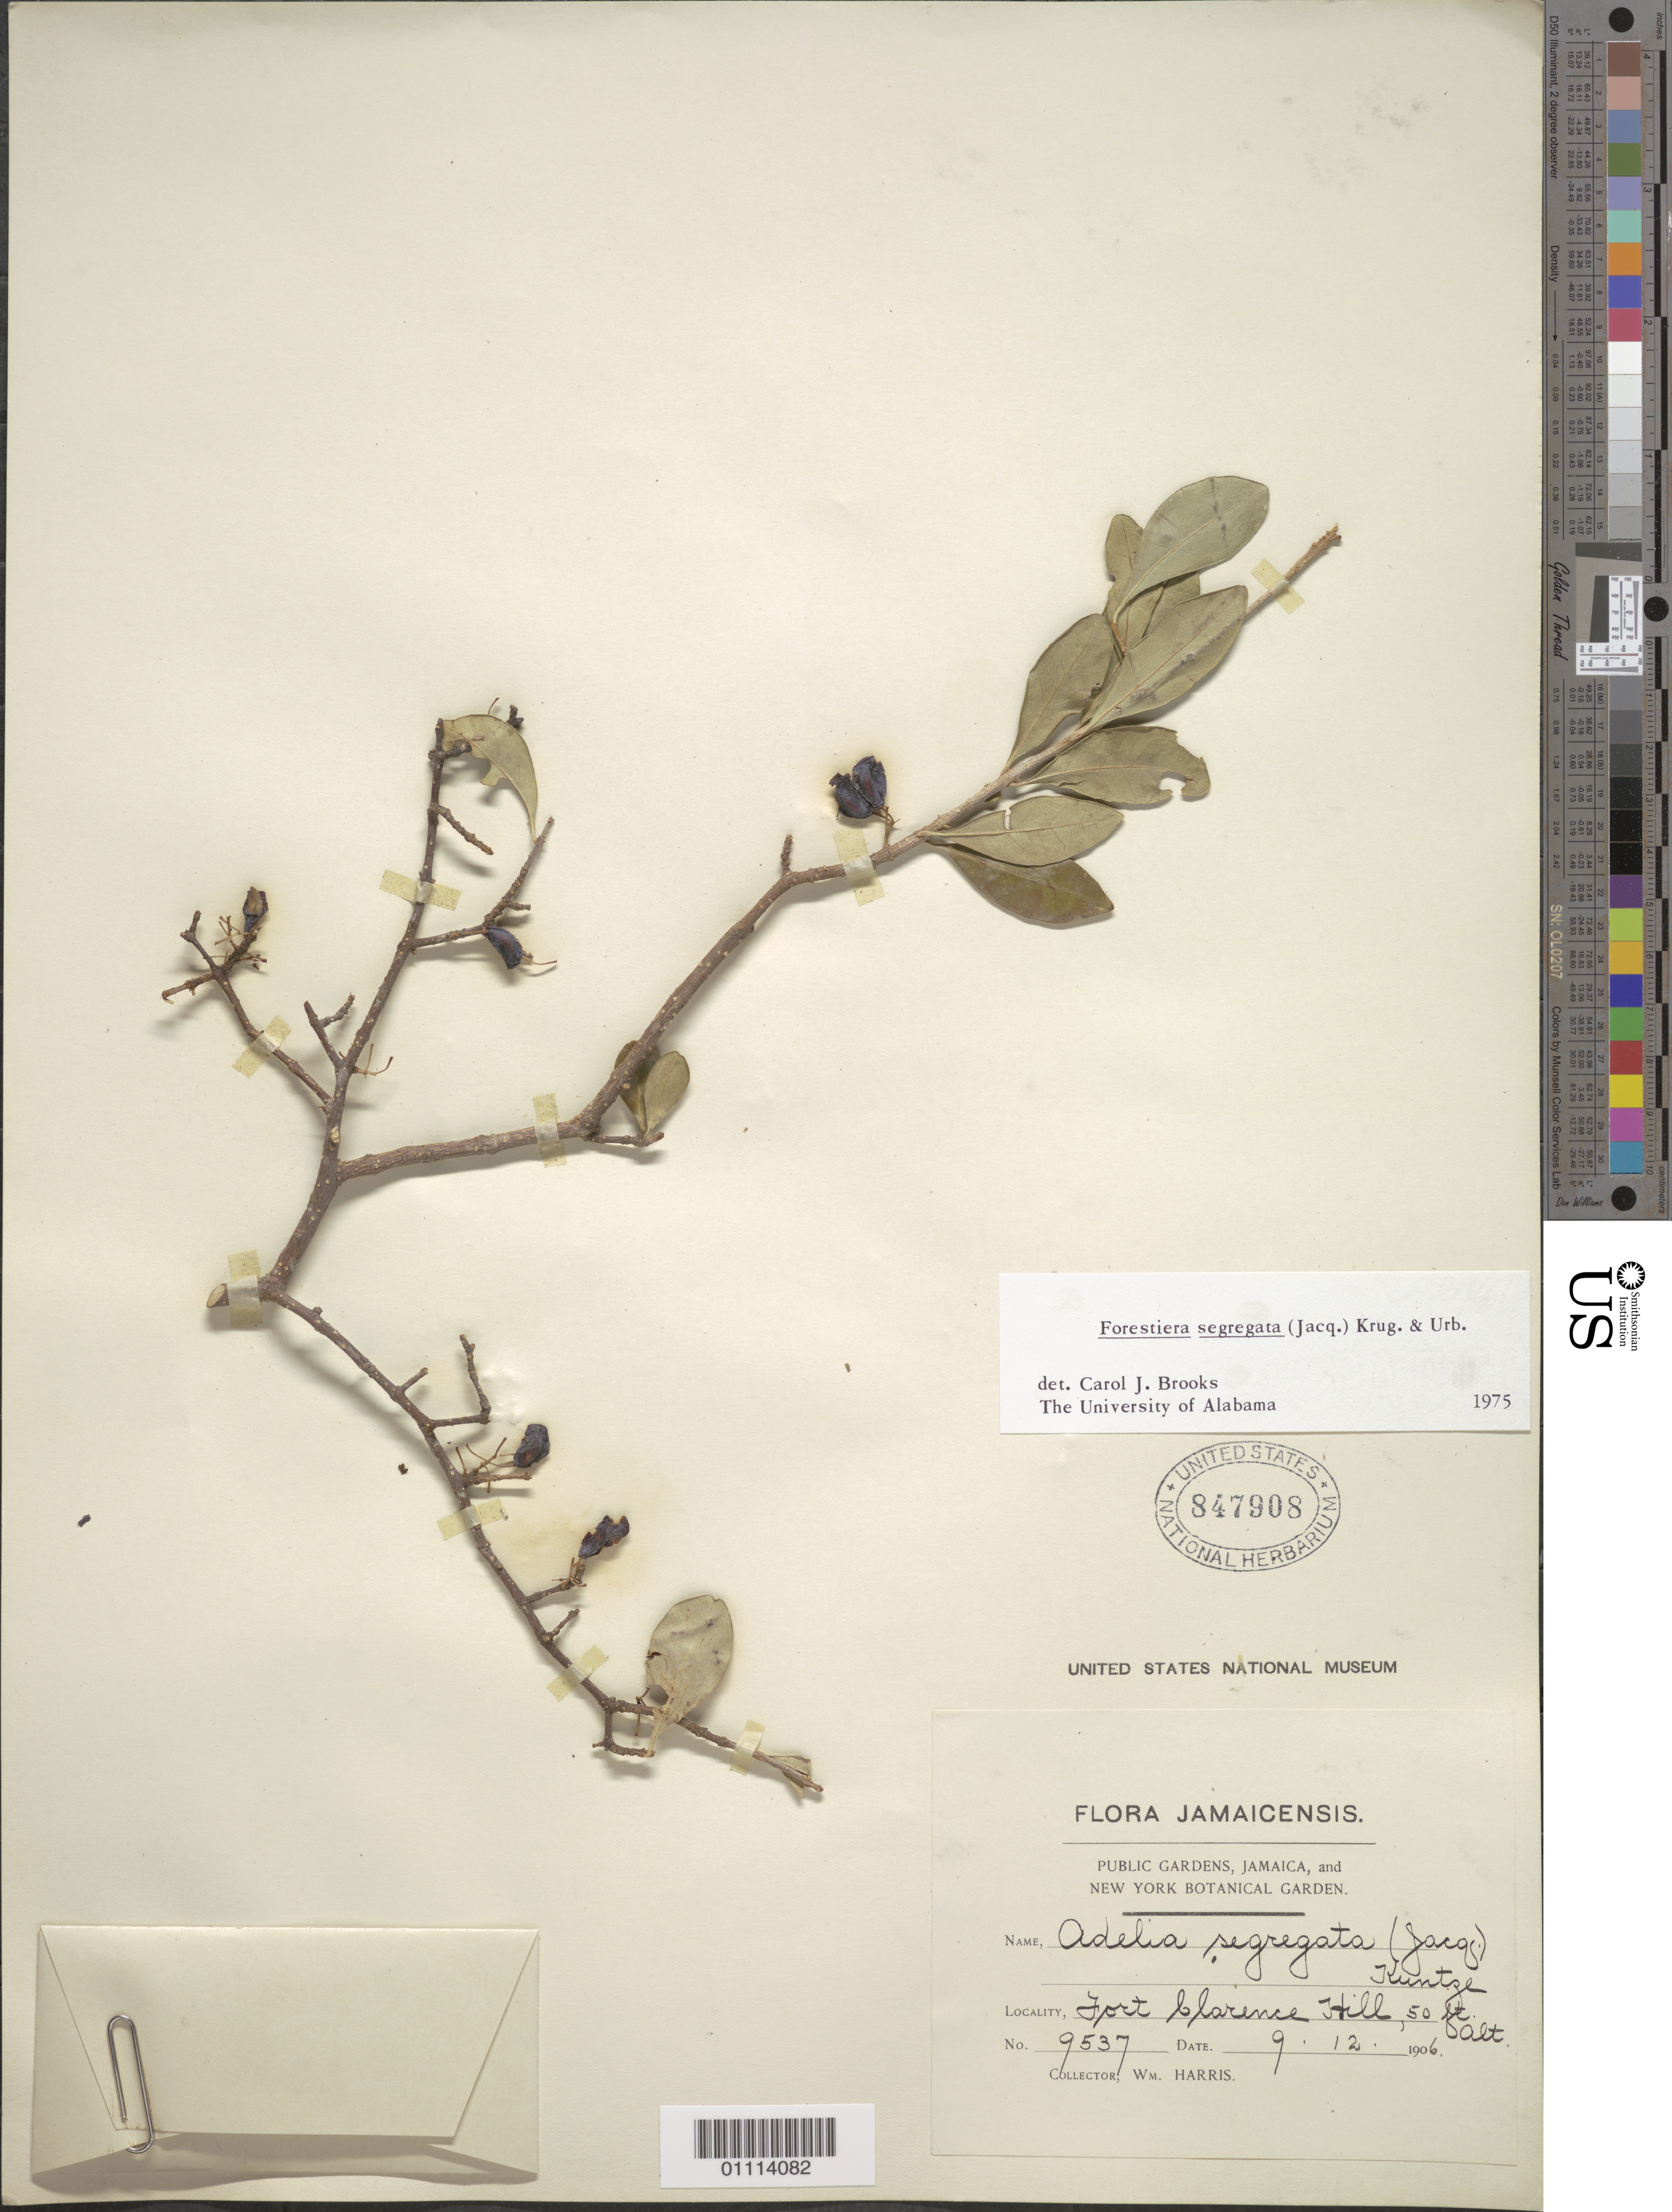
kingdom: Plantae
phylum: Tracheophyta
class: Magnoliopsida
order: Lamiales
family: Oleaceae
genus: Forestiera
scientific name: Forestiera segregata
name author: (Jacq.) Krug & Urb.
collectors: W. Harris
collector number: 9537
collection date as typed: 09 Dec 1906 or 12 Sep 1906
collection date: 1906-09-12 or 1906-12-09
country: Jamaica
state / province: Saint Catherine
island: Jamaica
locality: Fort Clarence Hill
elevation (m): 15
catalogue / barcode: US 847908